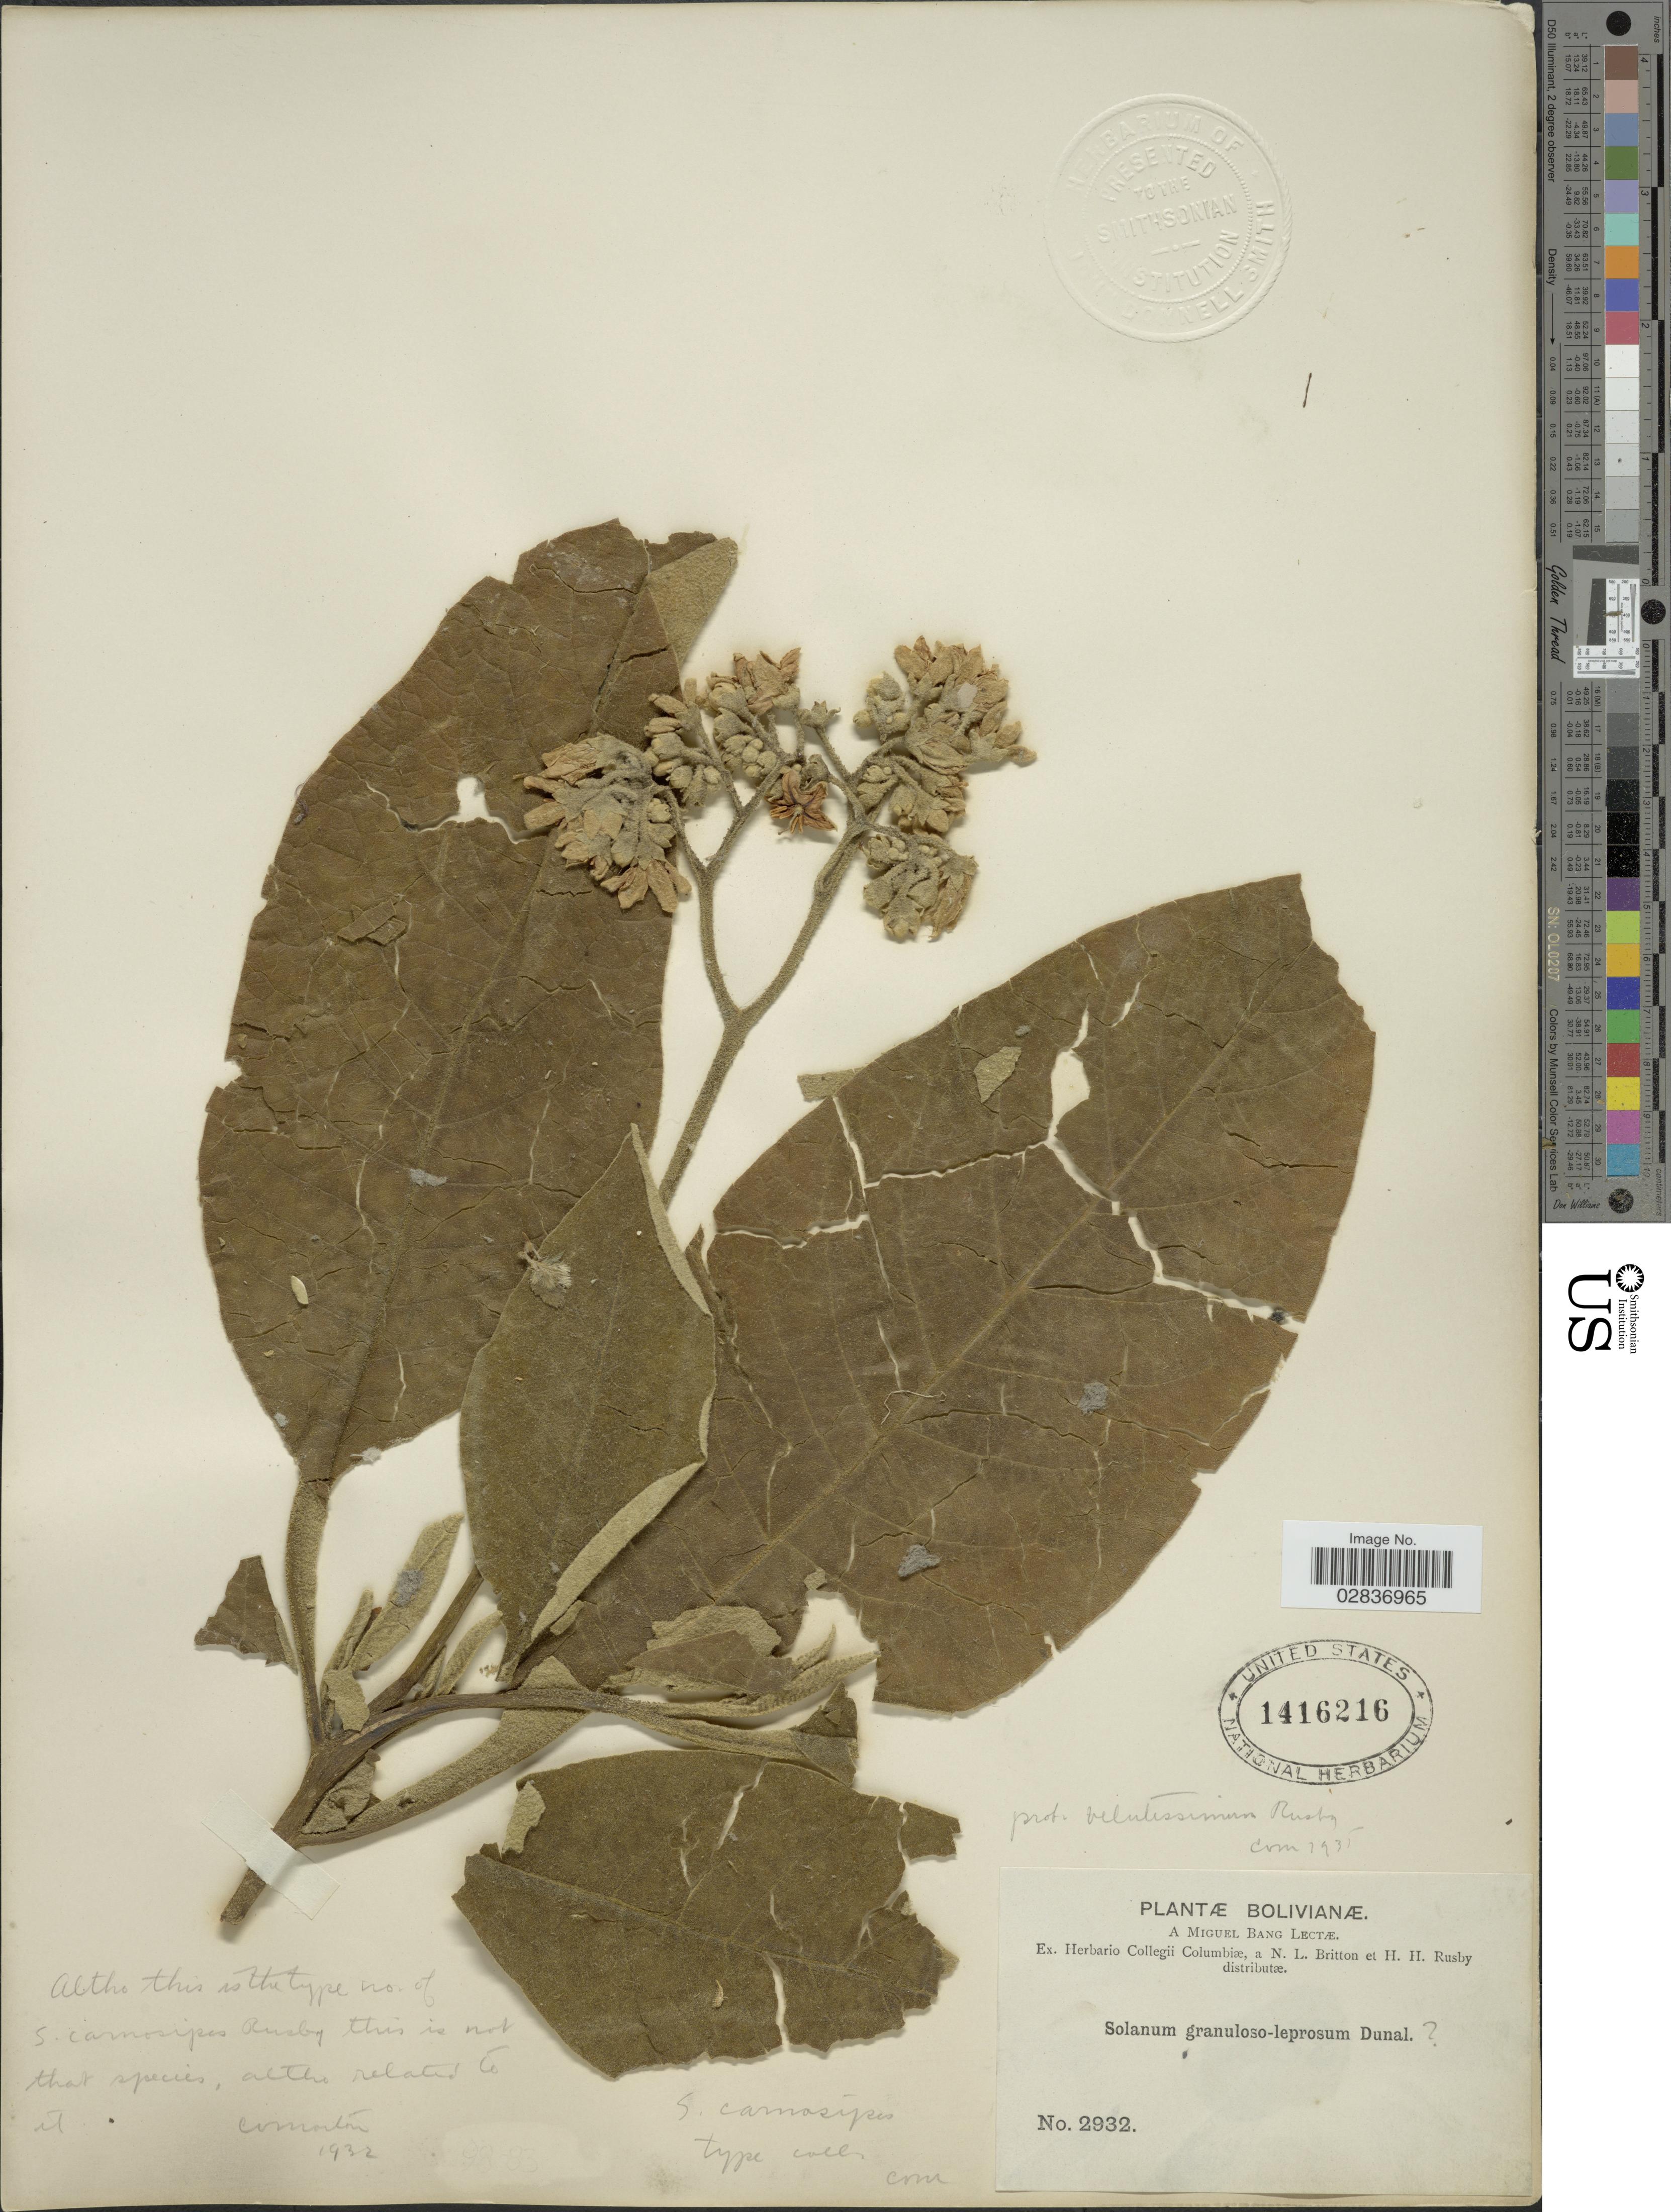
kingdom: Plantae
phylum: Tracheophyta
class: Magnoliopsida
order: Solanales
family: Solanaceae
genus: Solanum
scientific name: Solanum velutissimum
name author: Rusby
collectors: M. Bang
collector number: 2932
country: Bolivia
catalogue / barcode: US 1416216